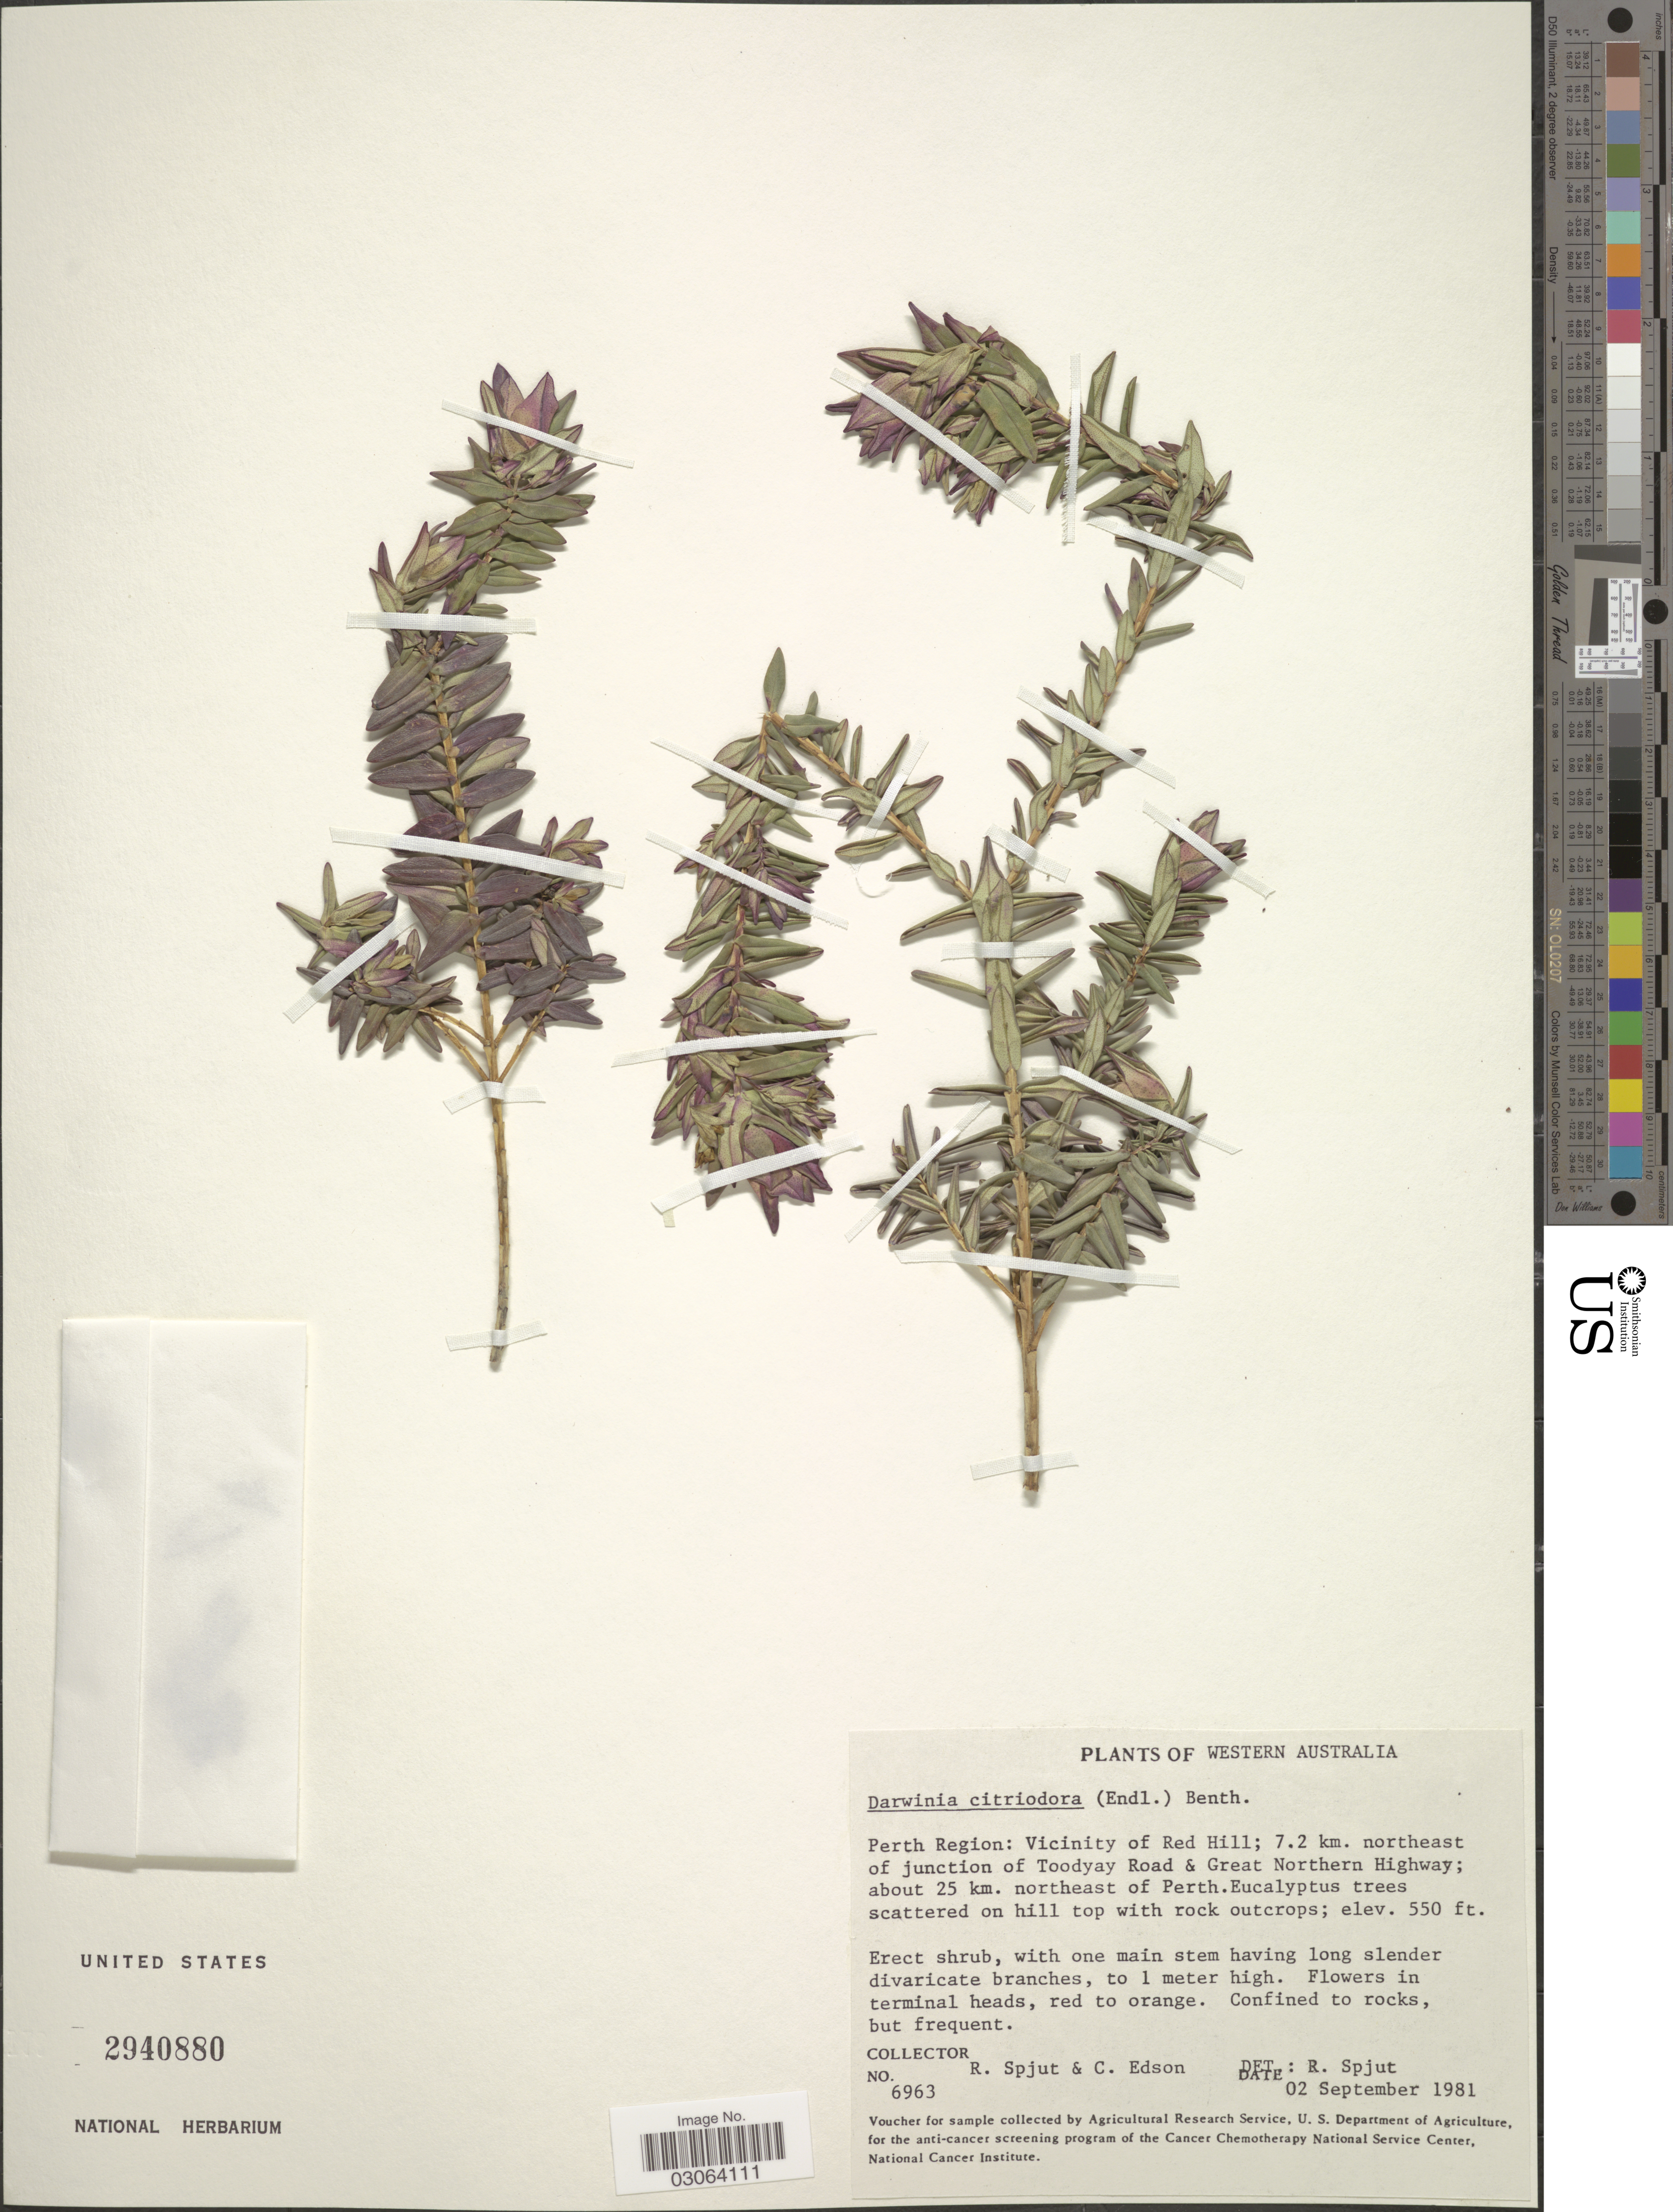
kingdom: Plantae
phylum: Tracheophyta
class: Magnoliopsida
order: Myrtales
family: Myrtaceae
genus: Darwinia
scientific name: Darwinia citriodora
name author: Benth.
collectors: R. Spjut & C. Edson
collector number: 6963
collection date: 1981-09-02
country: Australia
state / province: Western Australia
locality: Perth Region: Vicinity of Red Hill; 7.2 km. northeast of junction of Toodyay Road & Great Northern Highway; about 25 km. northeast of Perth.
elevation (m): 168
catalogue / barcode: US 2940880